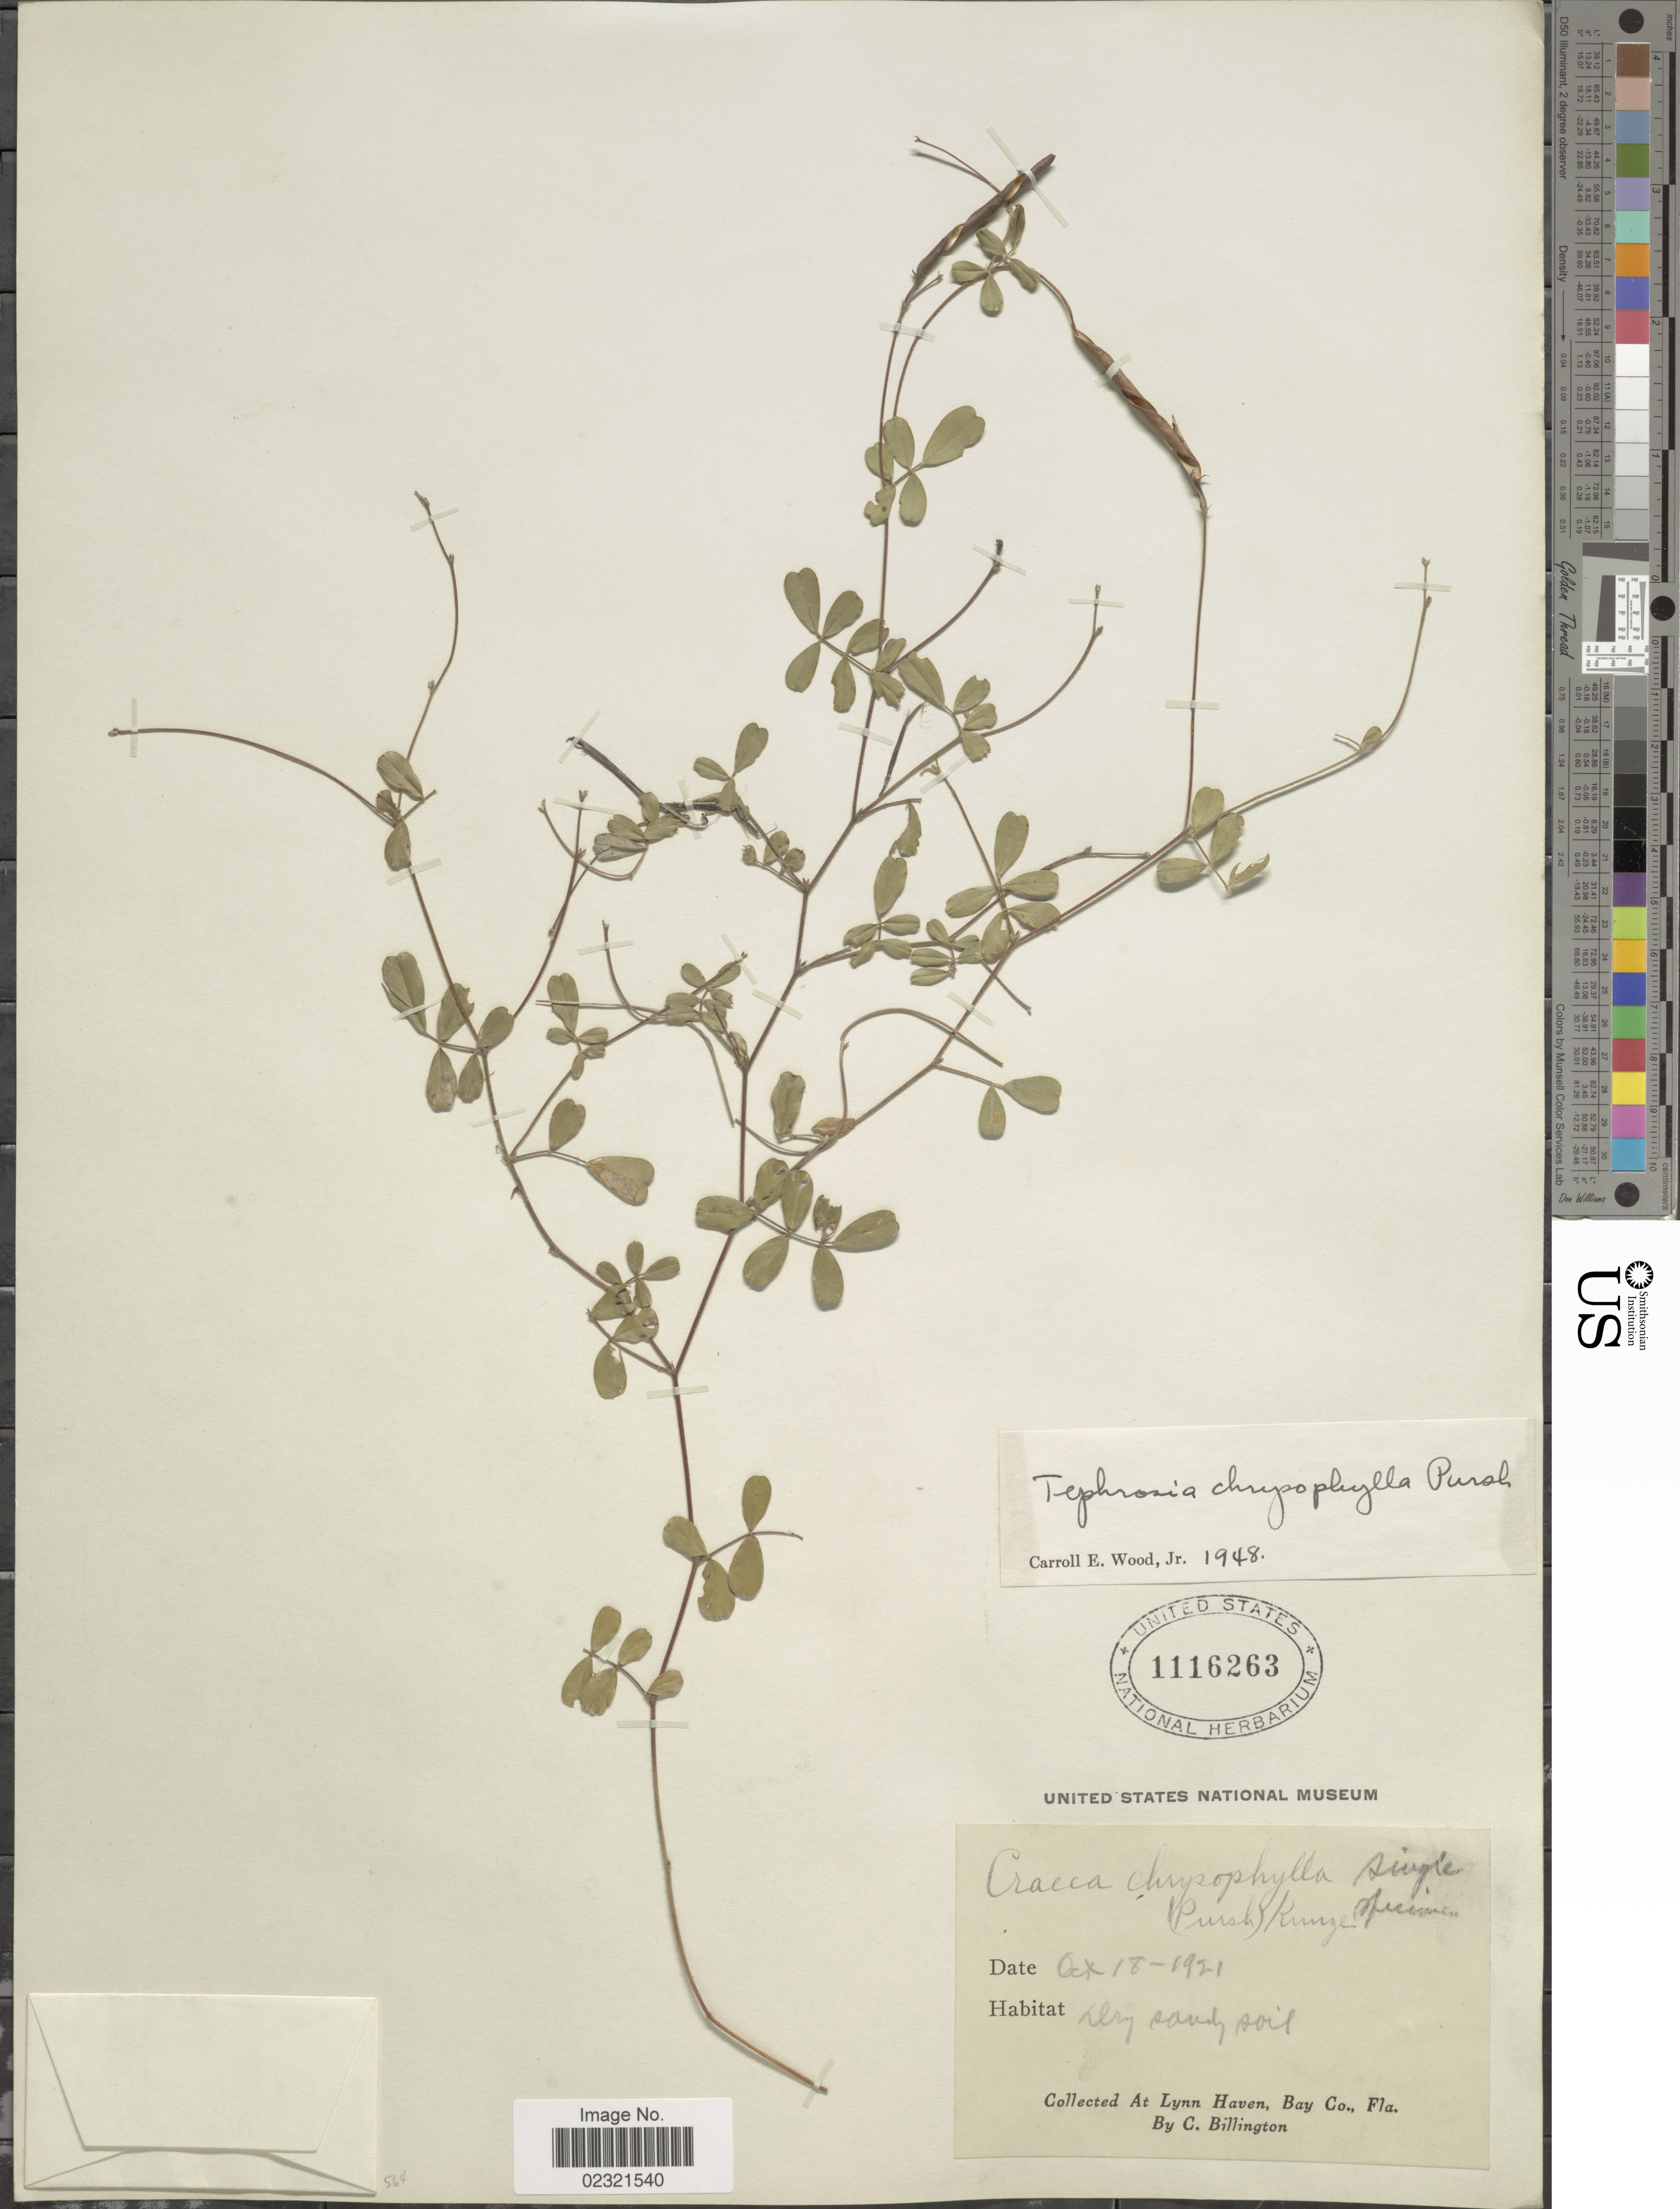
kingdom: Plantae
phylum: Tracheophyta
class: Magnoliopsida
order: Fabales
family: Fabaceae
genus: Tephrosia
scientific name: Tephrosia chrysophylla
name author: Pursh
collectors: C. Billington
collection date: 1921-10-18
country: United States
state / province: Florida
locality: Lynn Haven, bay Co., Fla.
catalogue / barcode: US 1116263